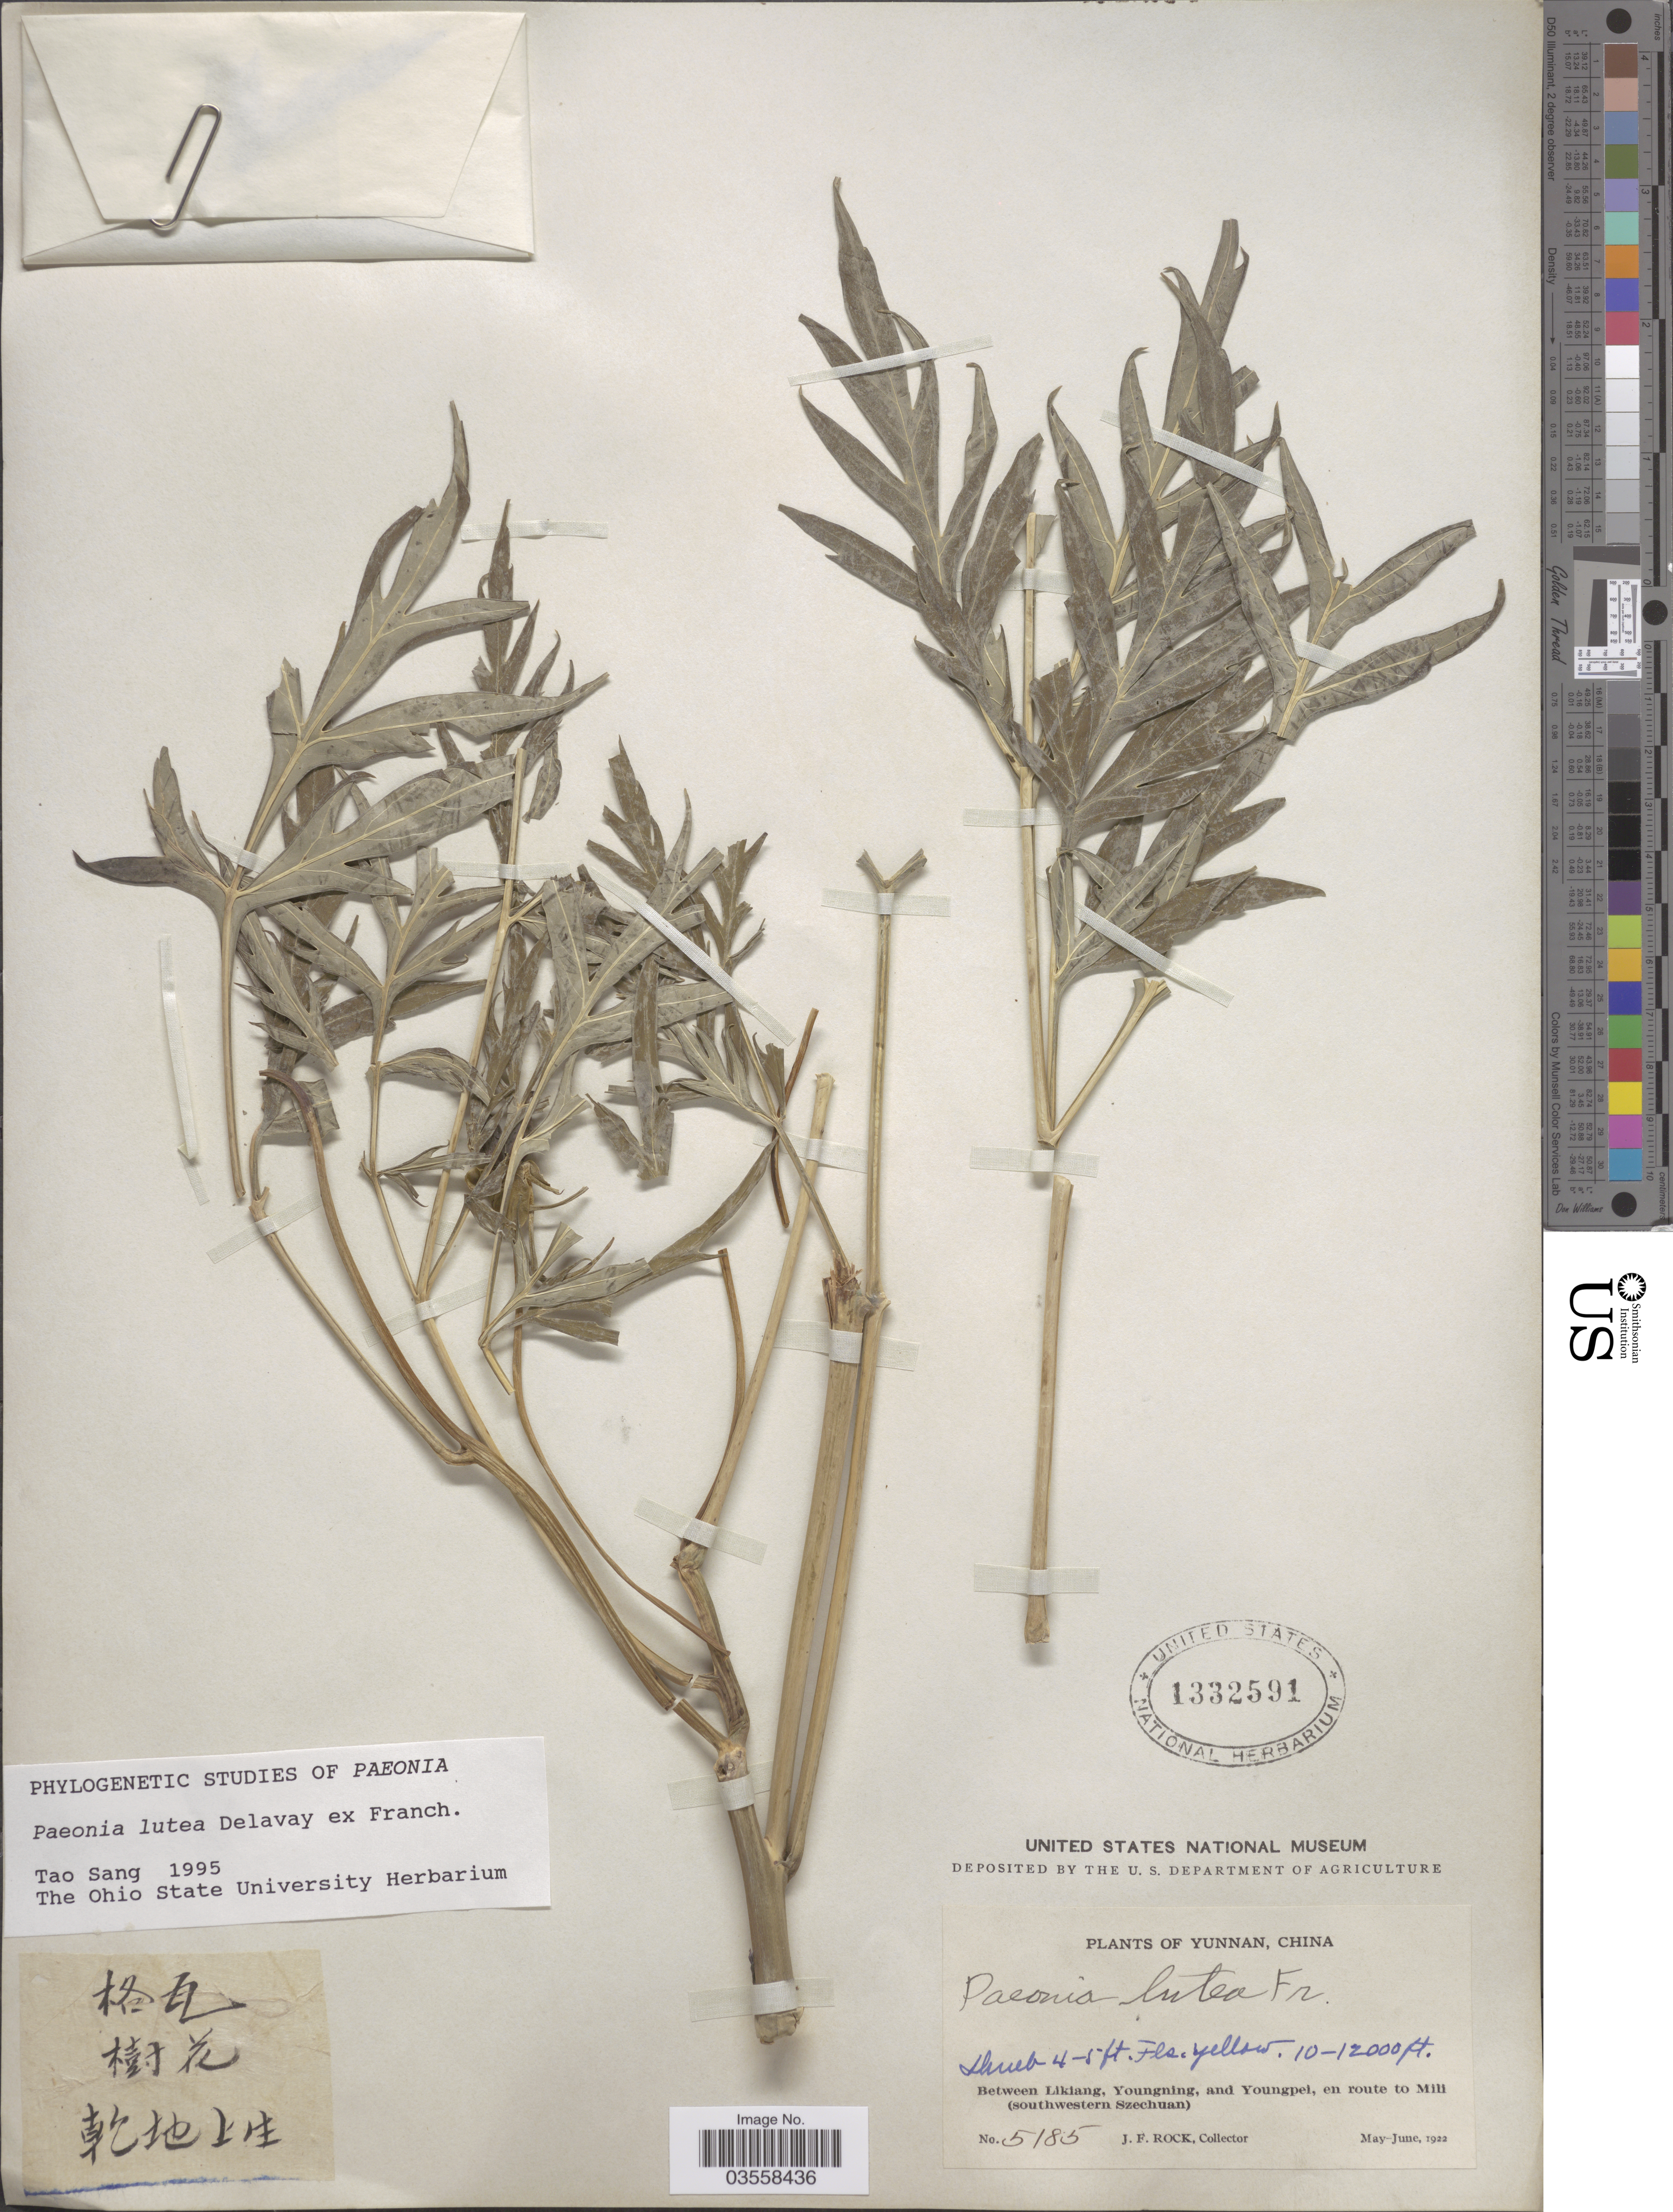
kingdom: Plantae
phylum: Tracheophyta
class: Magnoliopsida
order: Saxifragales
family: Paeoniaceae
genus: Paeonia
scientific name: Paeonia delavayi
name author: Franch.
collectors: J. Rock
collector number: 5185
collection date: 1922-05/1922-06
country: China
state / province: Yunnan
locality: Between Likiang, Youngning, and Youngpei, en route to Mili (Southwestern Szechuan).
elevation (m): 3048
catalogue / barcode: US 1332591